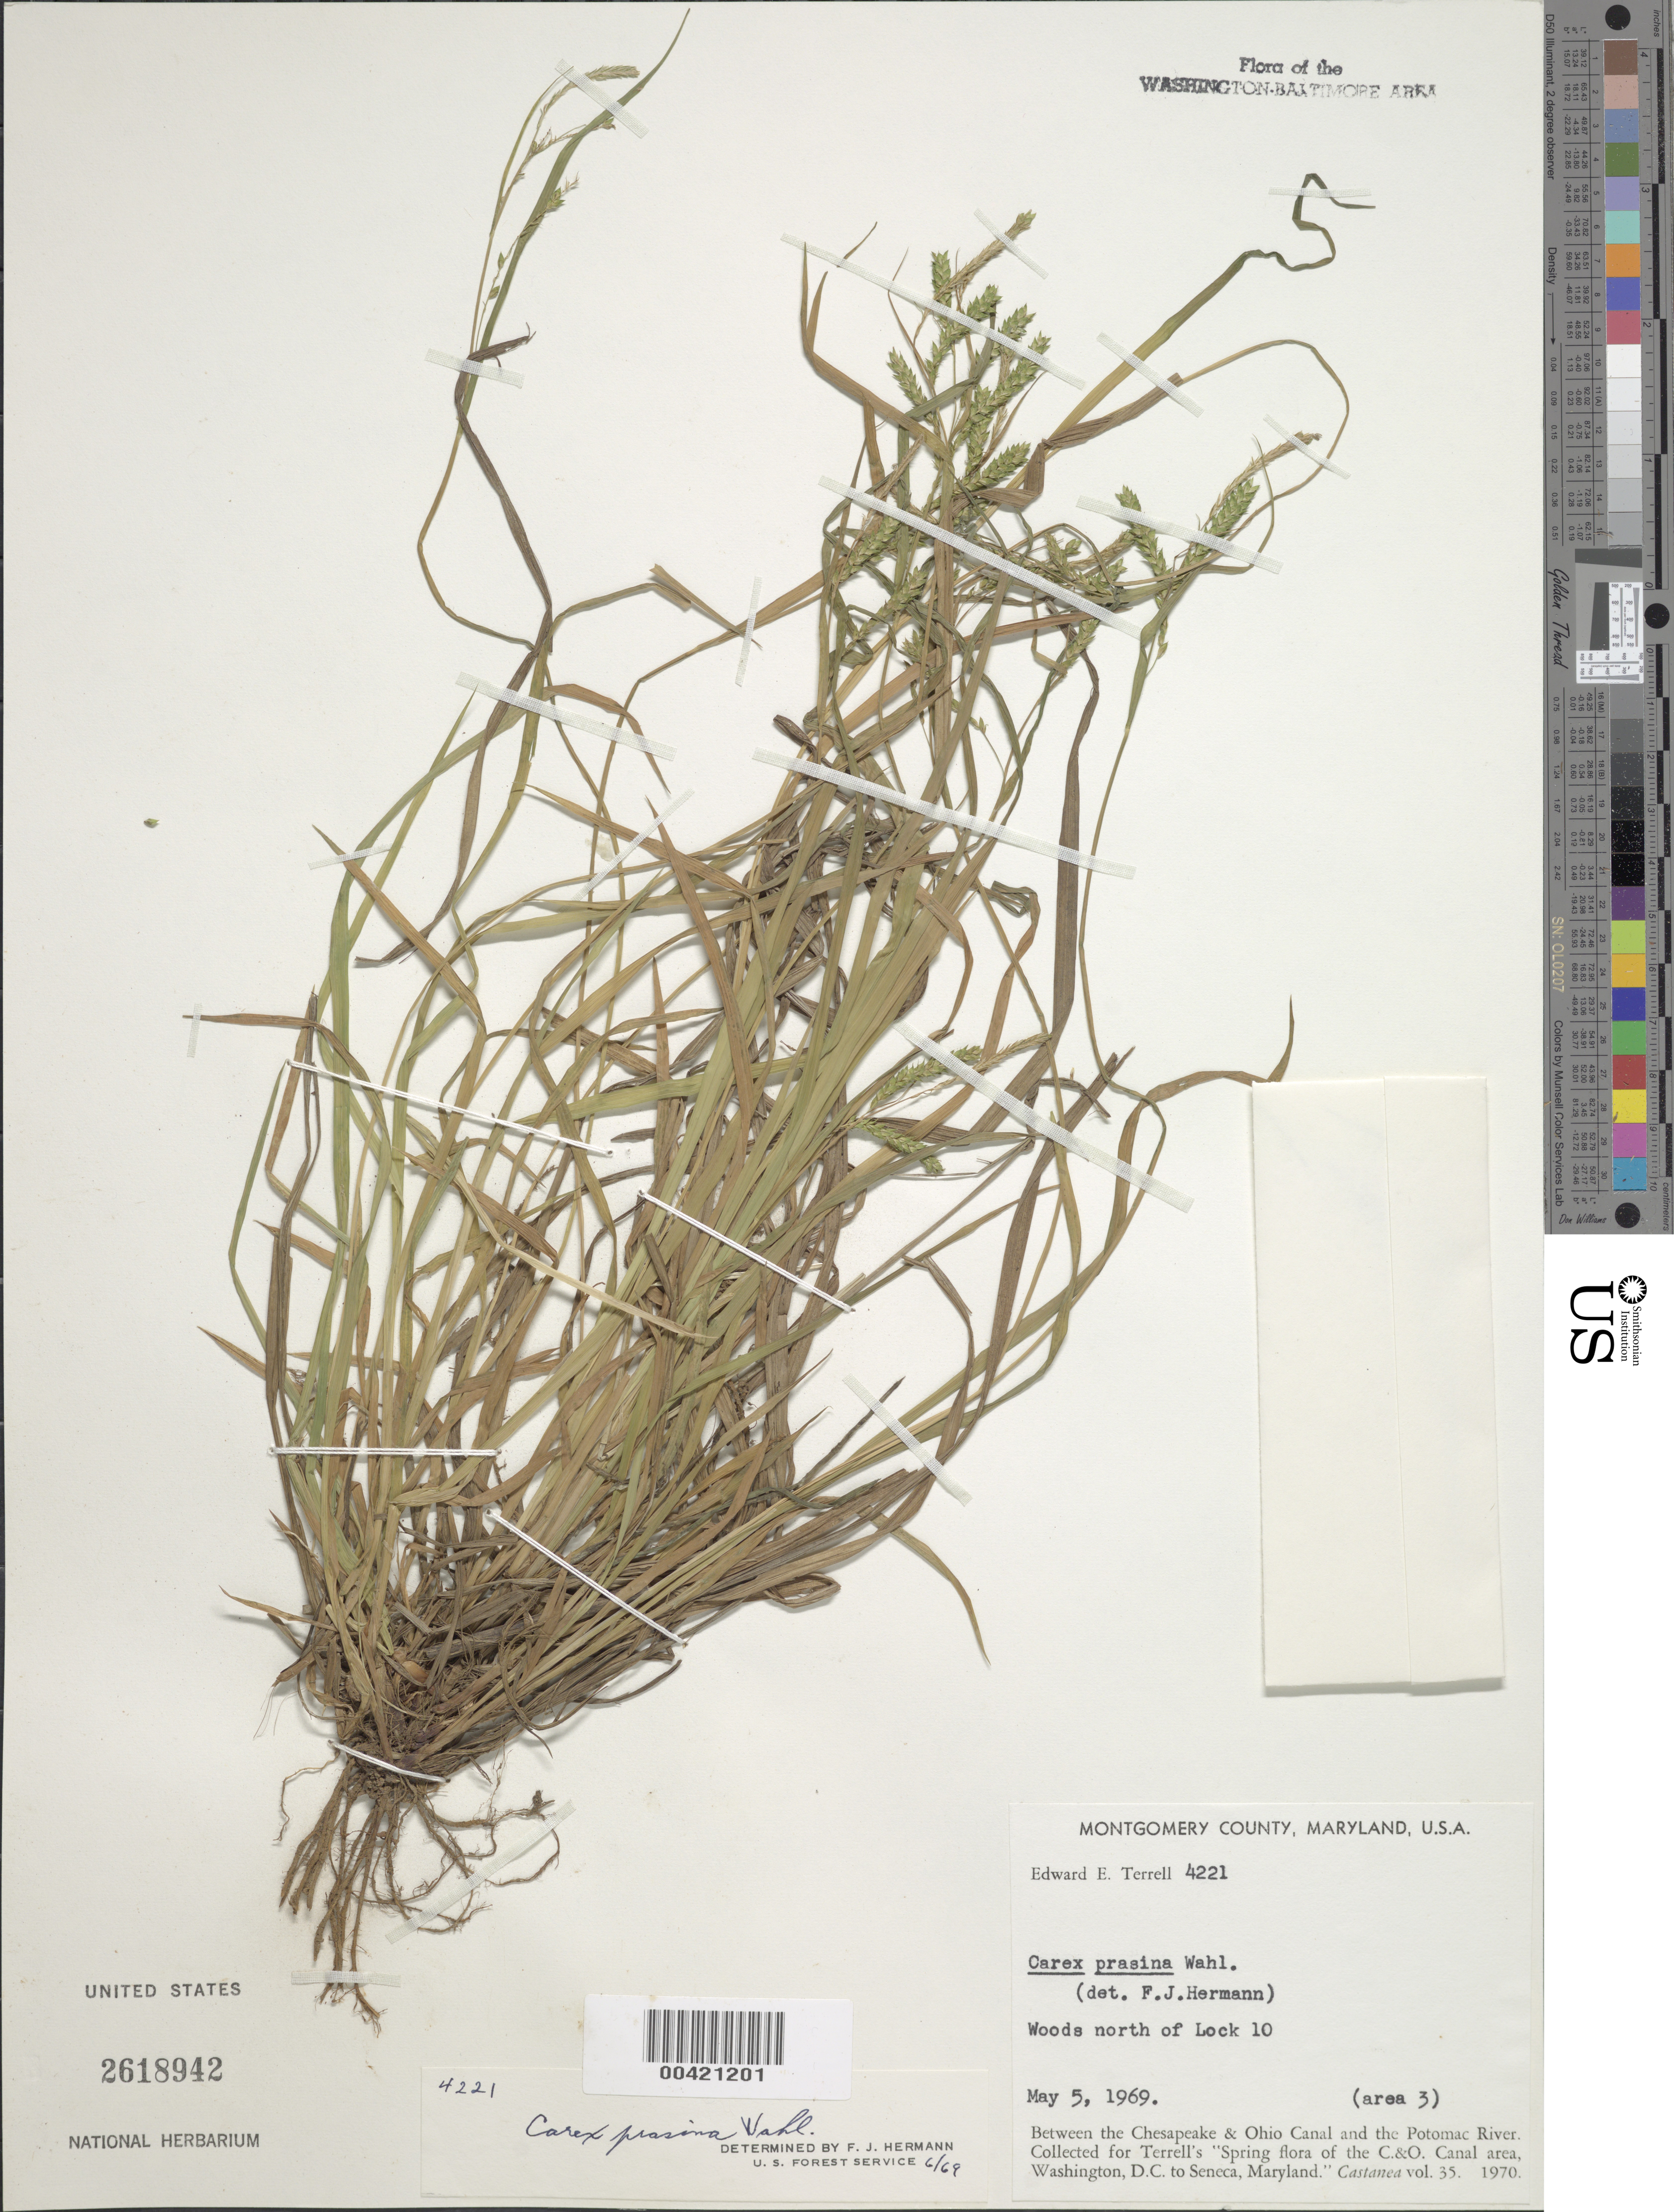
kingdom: Plantae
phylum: Tracheophyta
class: Liliopsida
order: Poales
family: Cyperaceae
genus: Carex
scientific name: Carex prasina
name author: Wahlenb.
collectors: E. E. Terrell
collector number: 4221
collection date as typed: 05 May 1969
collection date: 1969-05-05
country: United States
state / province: Maryland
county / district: Montgomery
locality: North of Lock 10 C. & O. Canal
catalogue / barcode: US 2618942